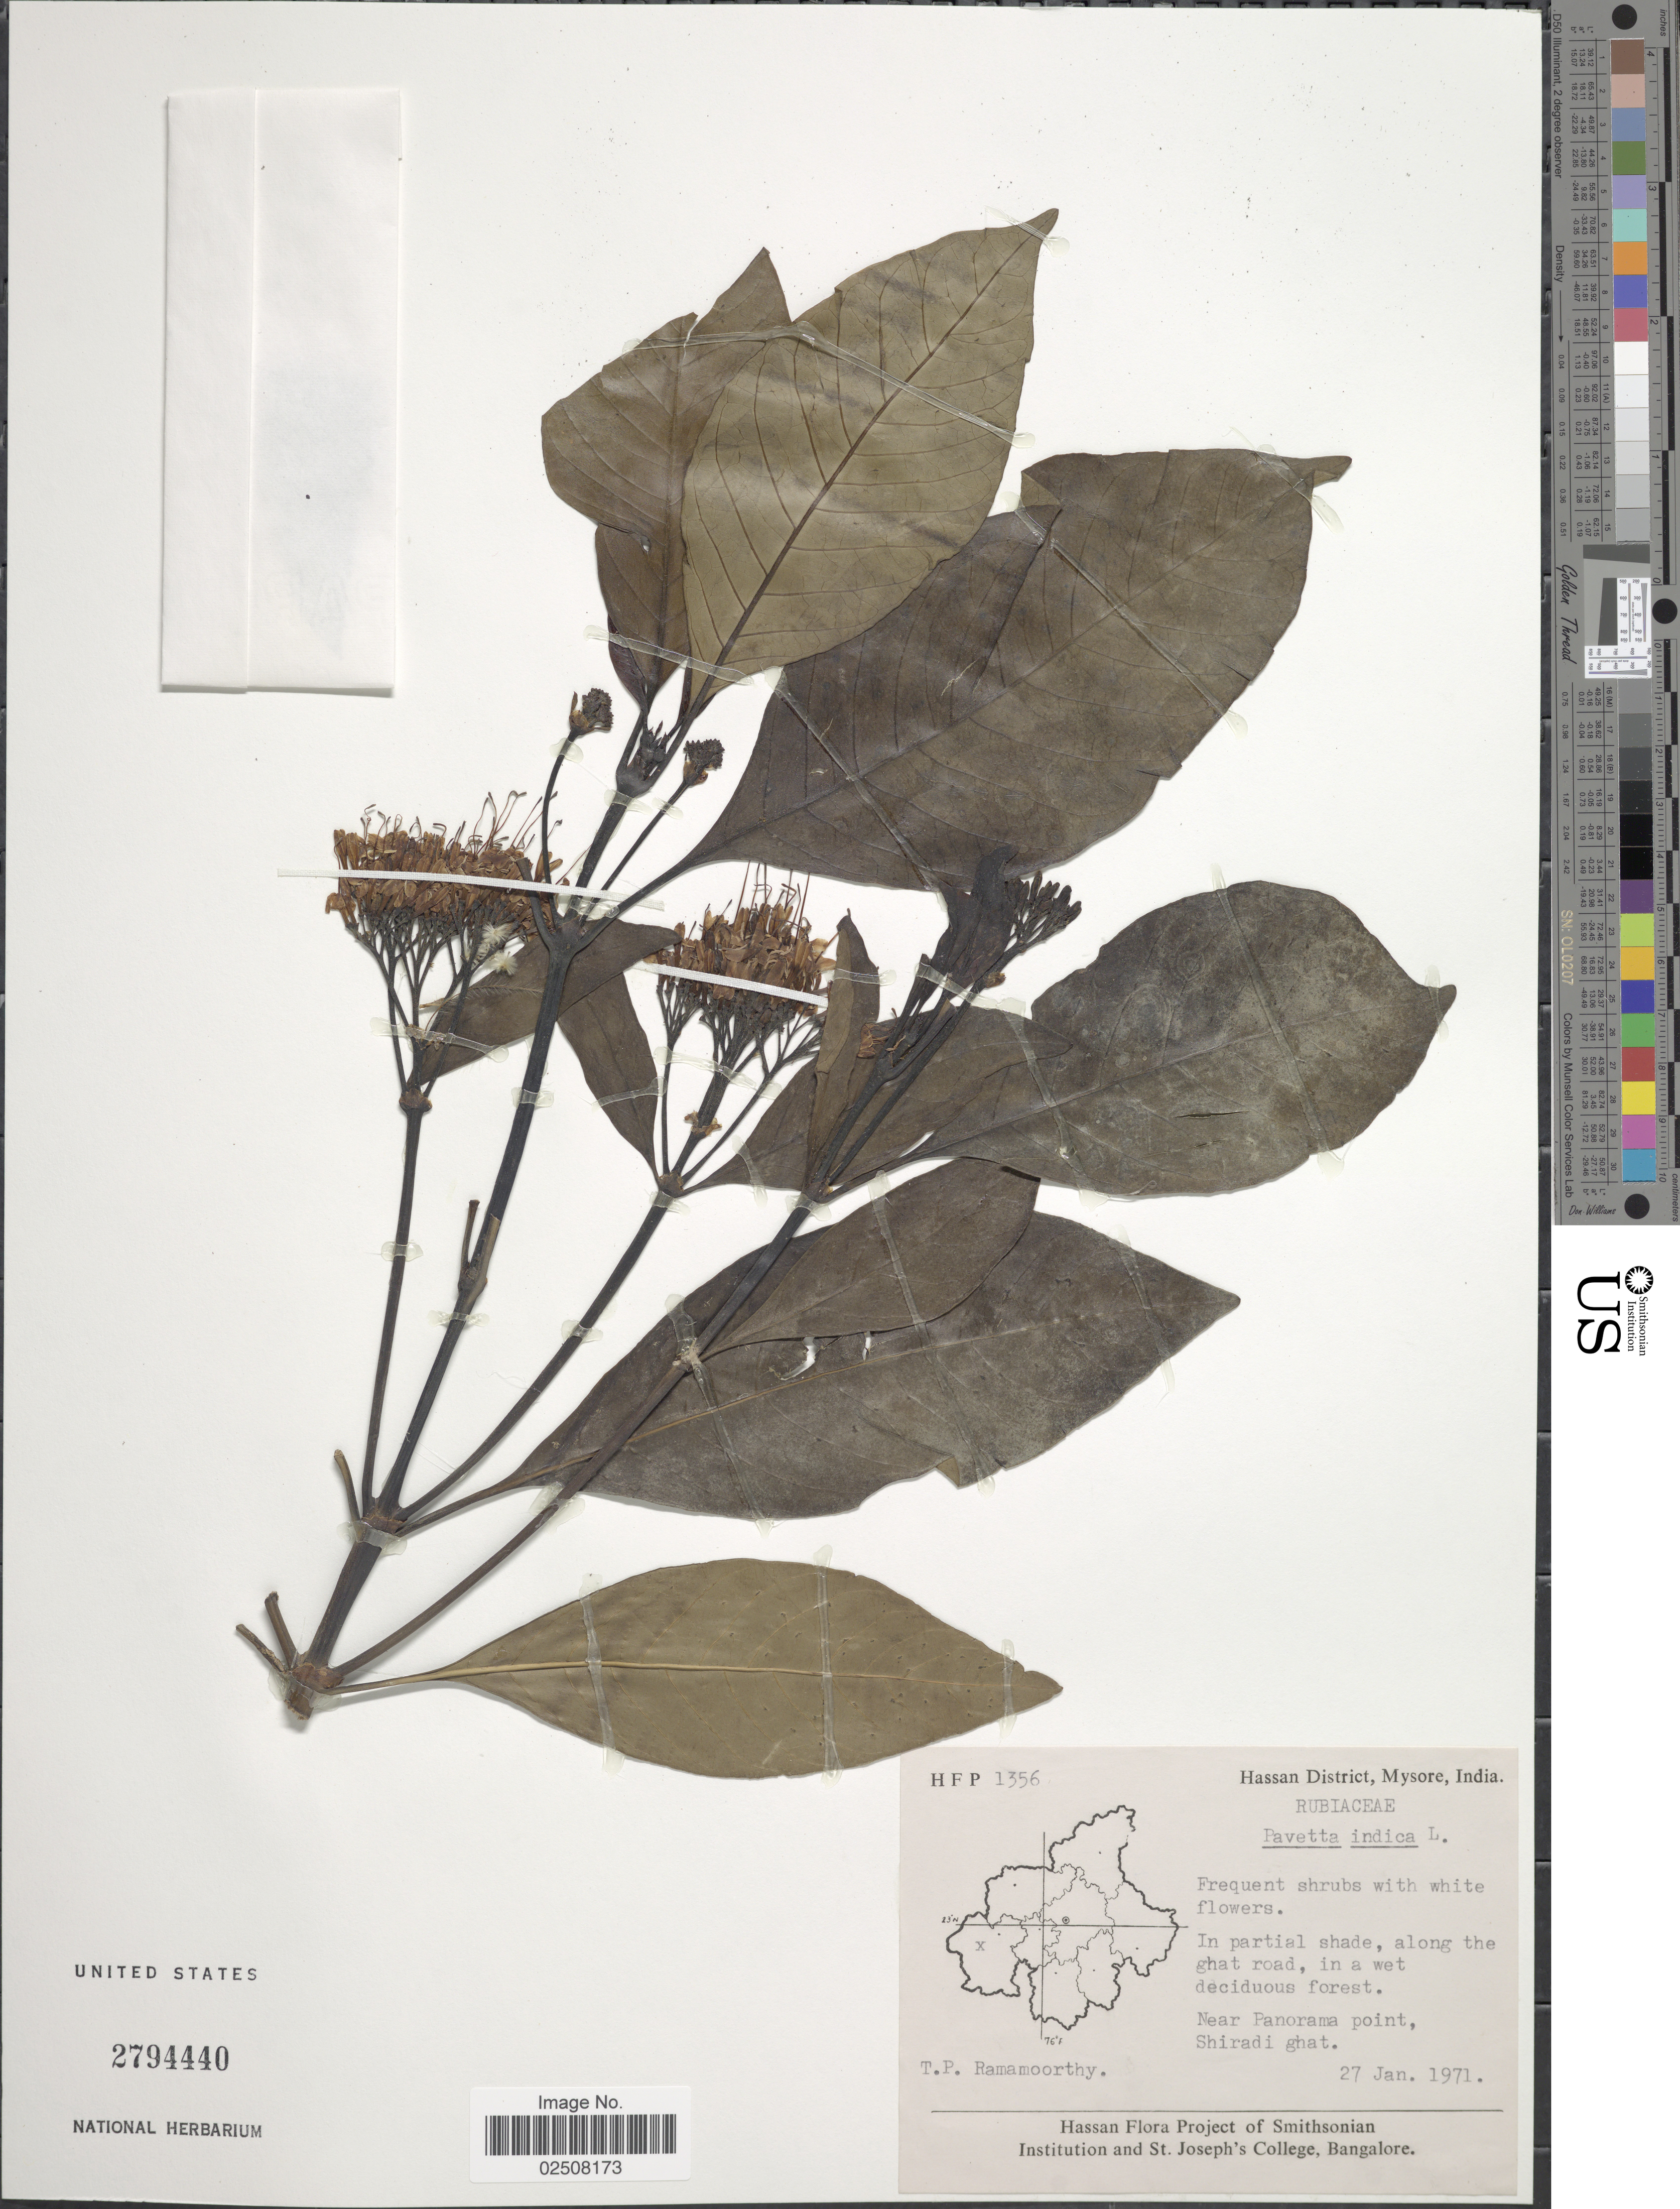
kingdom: Plantae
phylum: Tracheophyta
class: Magnoliopsida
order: Gentianales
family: Rubiaceae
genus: Pavetta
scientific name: Pavetta indica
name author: L.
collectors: T. P. Ramamoorthy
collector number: H F P 1356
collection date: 1971-01-27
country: India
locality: Hassan District, Mysore, In partial shade, along the ghat road, in a wet deciduous forest, Near Panorama point, Shiradi ghat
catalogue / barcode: US 2794440